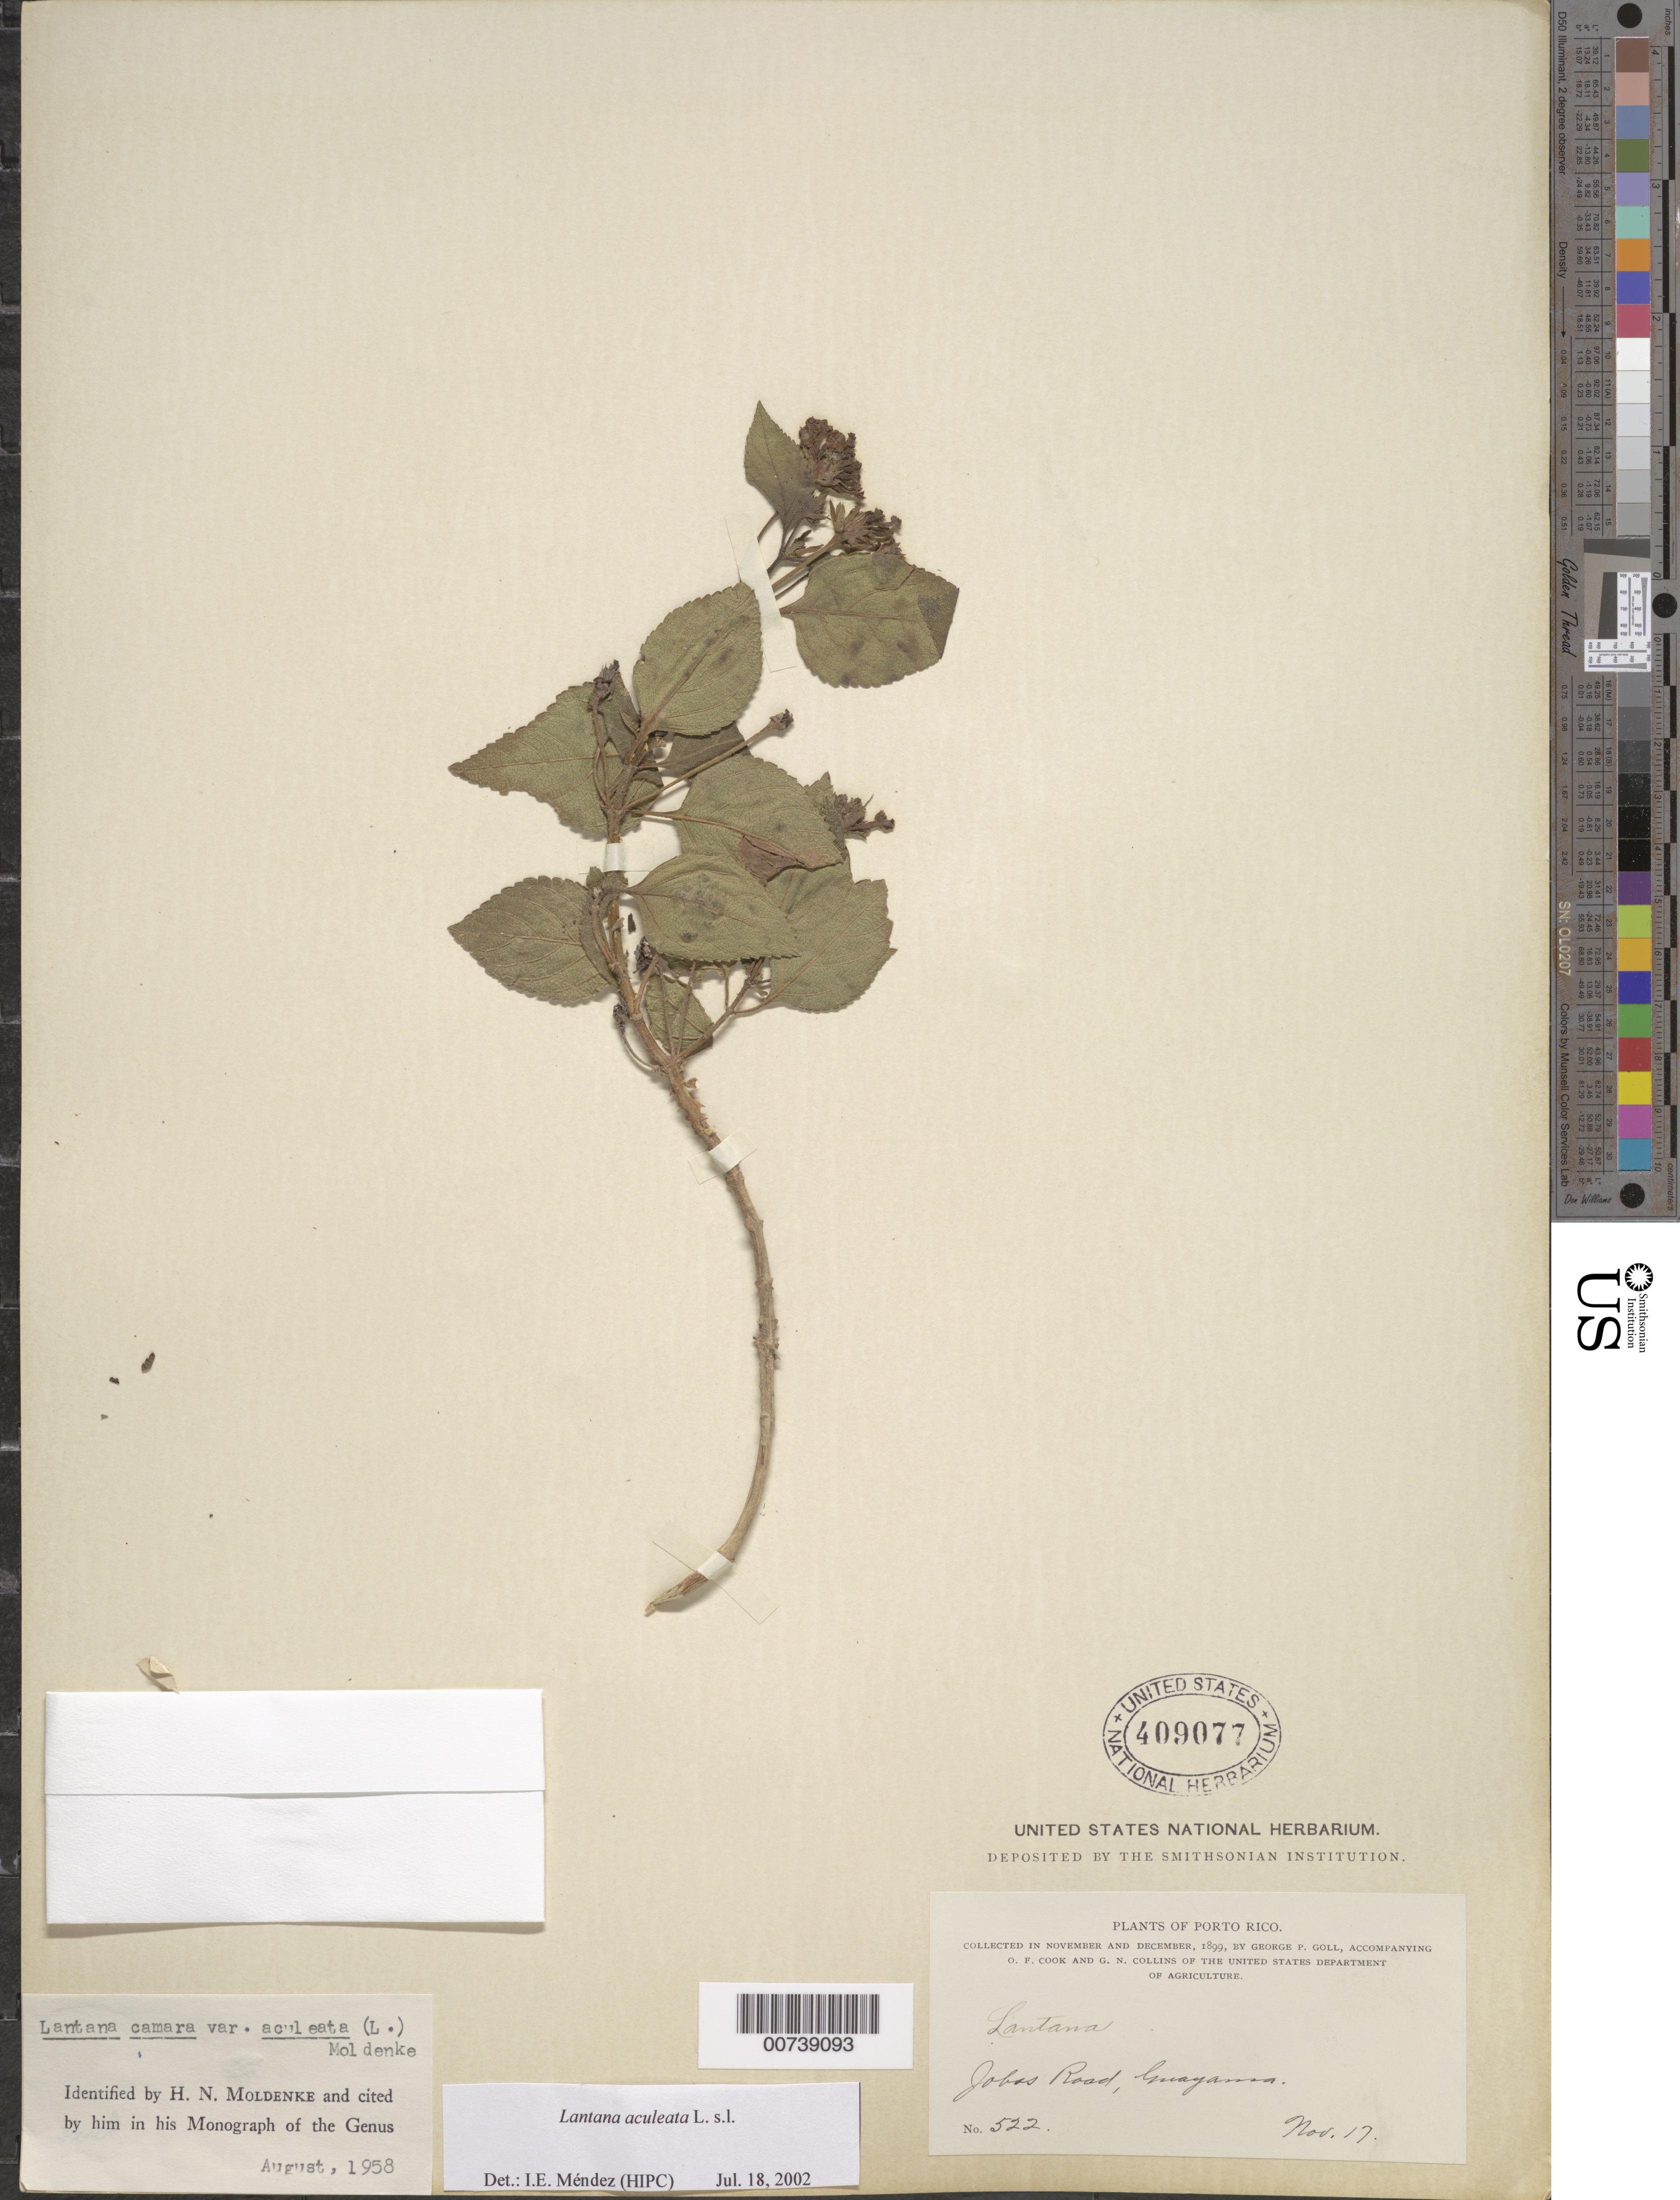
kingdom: Plantae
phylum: Tracheophyta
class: Magnoliopsida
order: Lamiales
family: Verbenaceae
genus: Lantana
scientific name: Lantana x aculeata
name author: L.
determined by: Méndez, Isidro E., (HIPC)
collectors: G. Goll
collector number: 522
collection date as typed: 17 Nov 1899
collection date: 1899-11-17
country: Puerto Rico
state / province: Guayama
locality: Jobos Road, Guayama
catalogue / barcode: US 409077